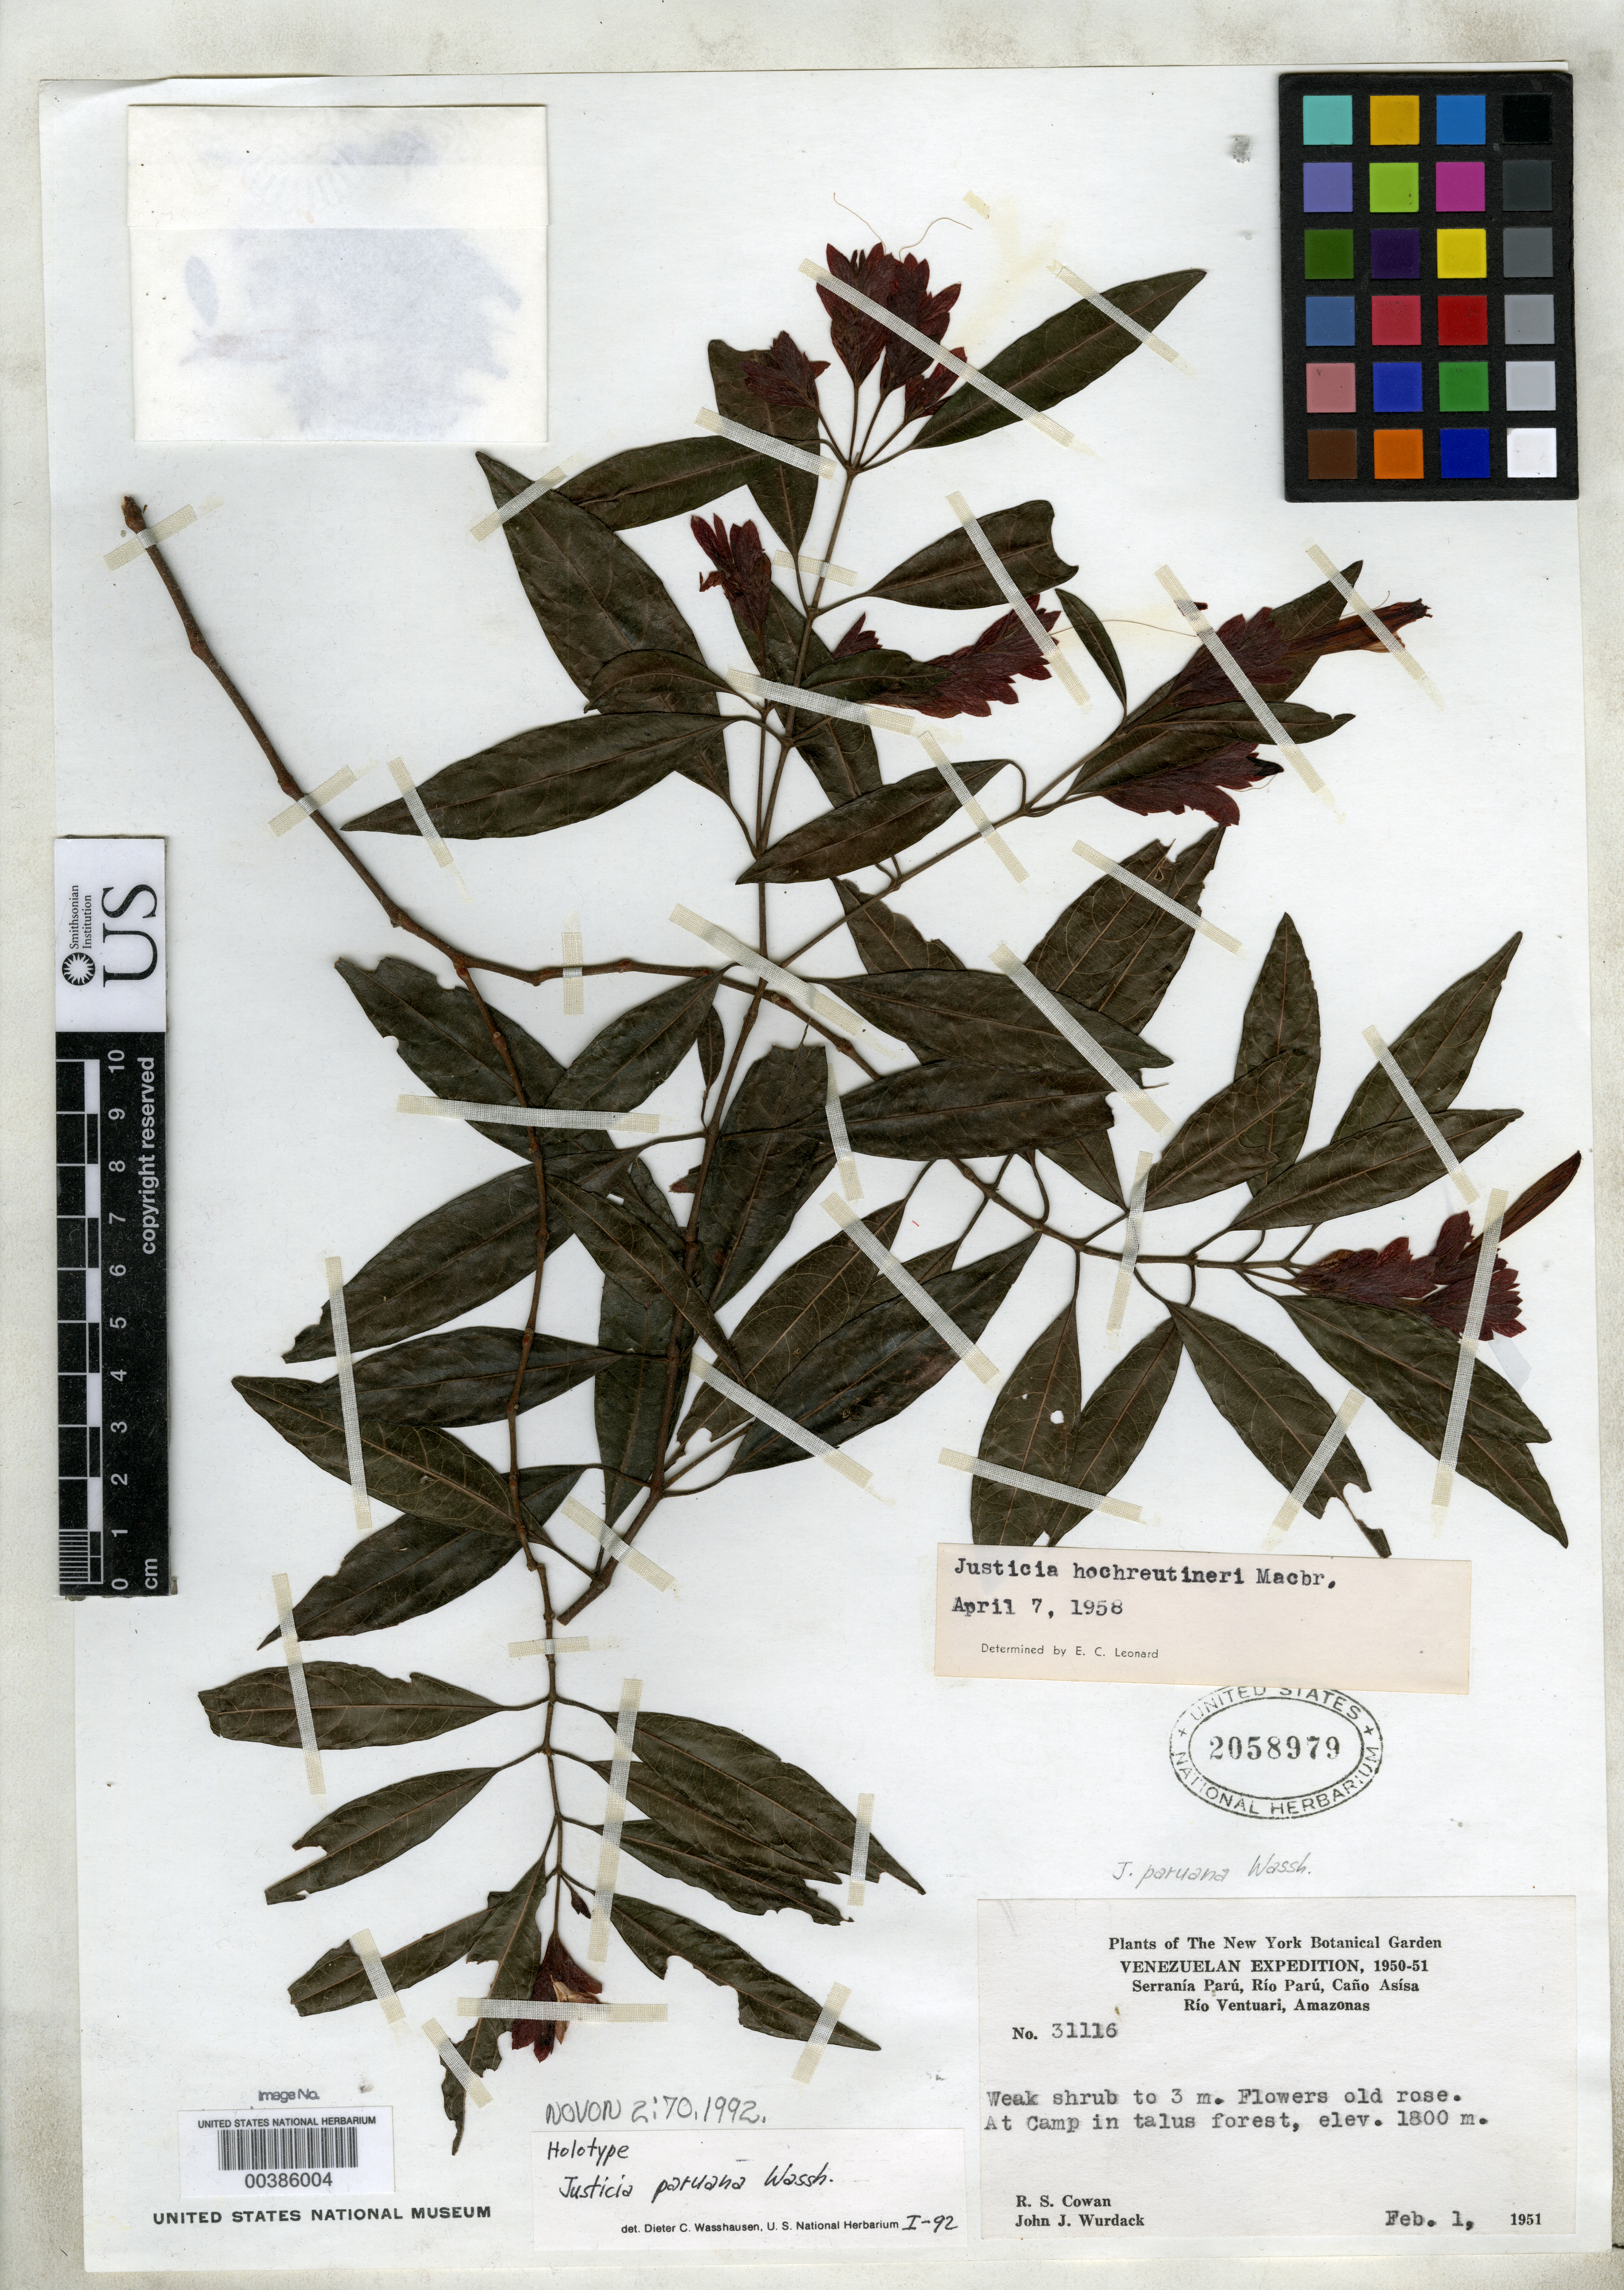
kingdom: Plantae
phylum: Tracheophyta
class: Magnoliopsida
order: Lamiales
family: Acanthaceae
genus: Justicia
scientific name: Justicia paruana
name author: Wassh.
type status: Holotype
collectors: R. S. Cowan & J. J. Wurdack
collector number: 31116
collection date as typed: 01 Feb 1951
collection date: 1951-02-01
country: Venezuela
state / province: Amazonas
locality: Serrania Paru, Rio Paru, Cano Asisa, Rio Ventauri.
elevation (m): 1800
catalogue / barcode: US 2058979